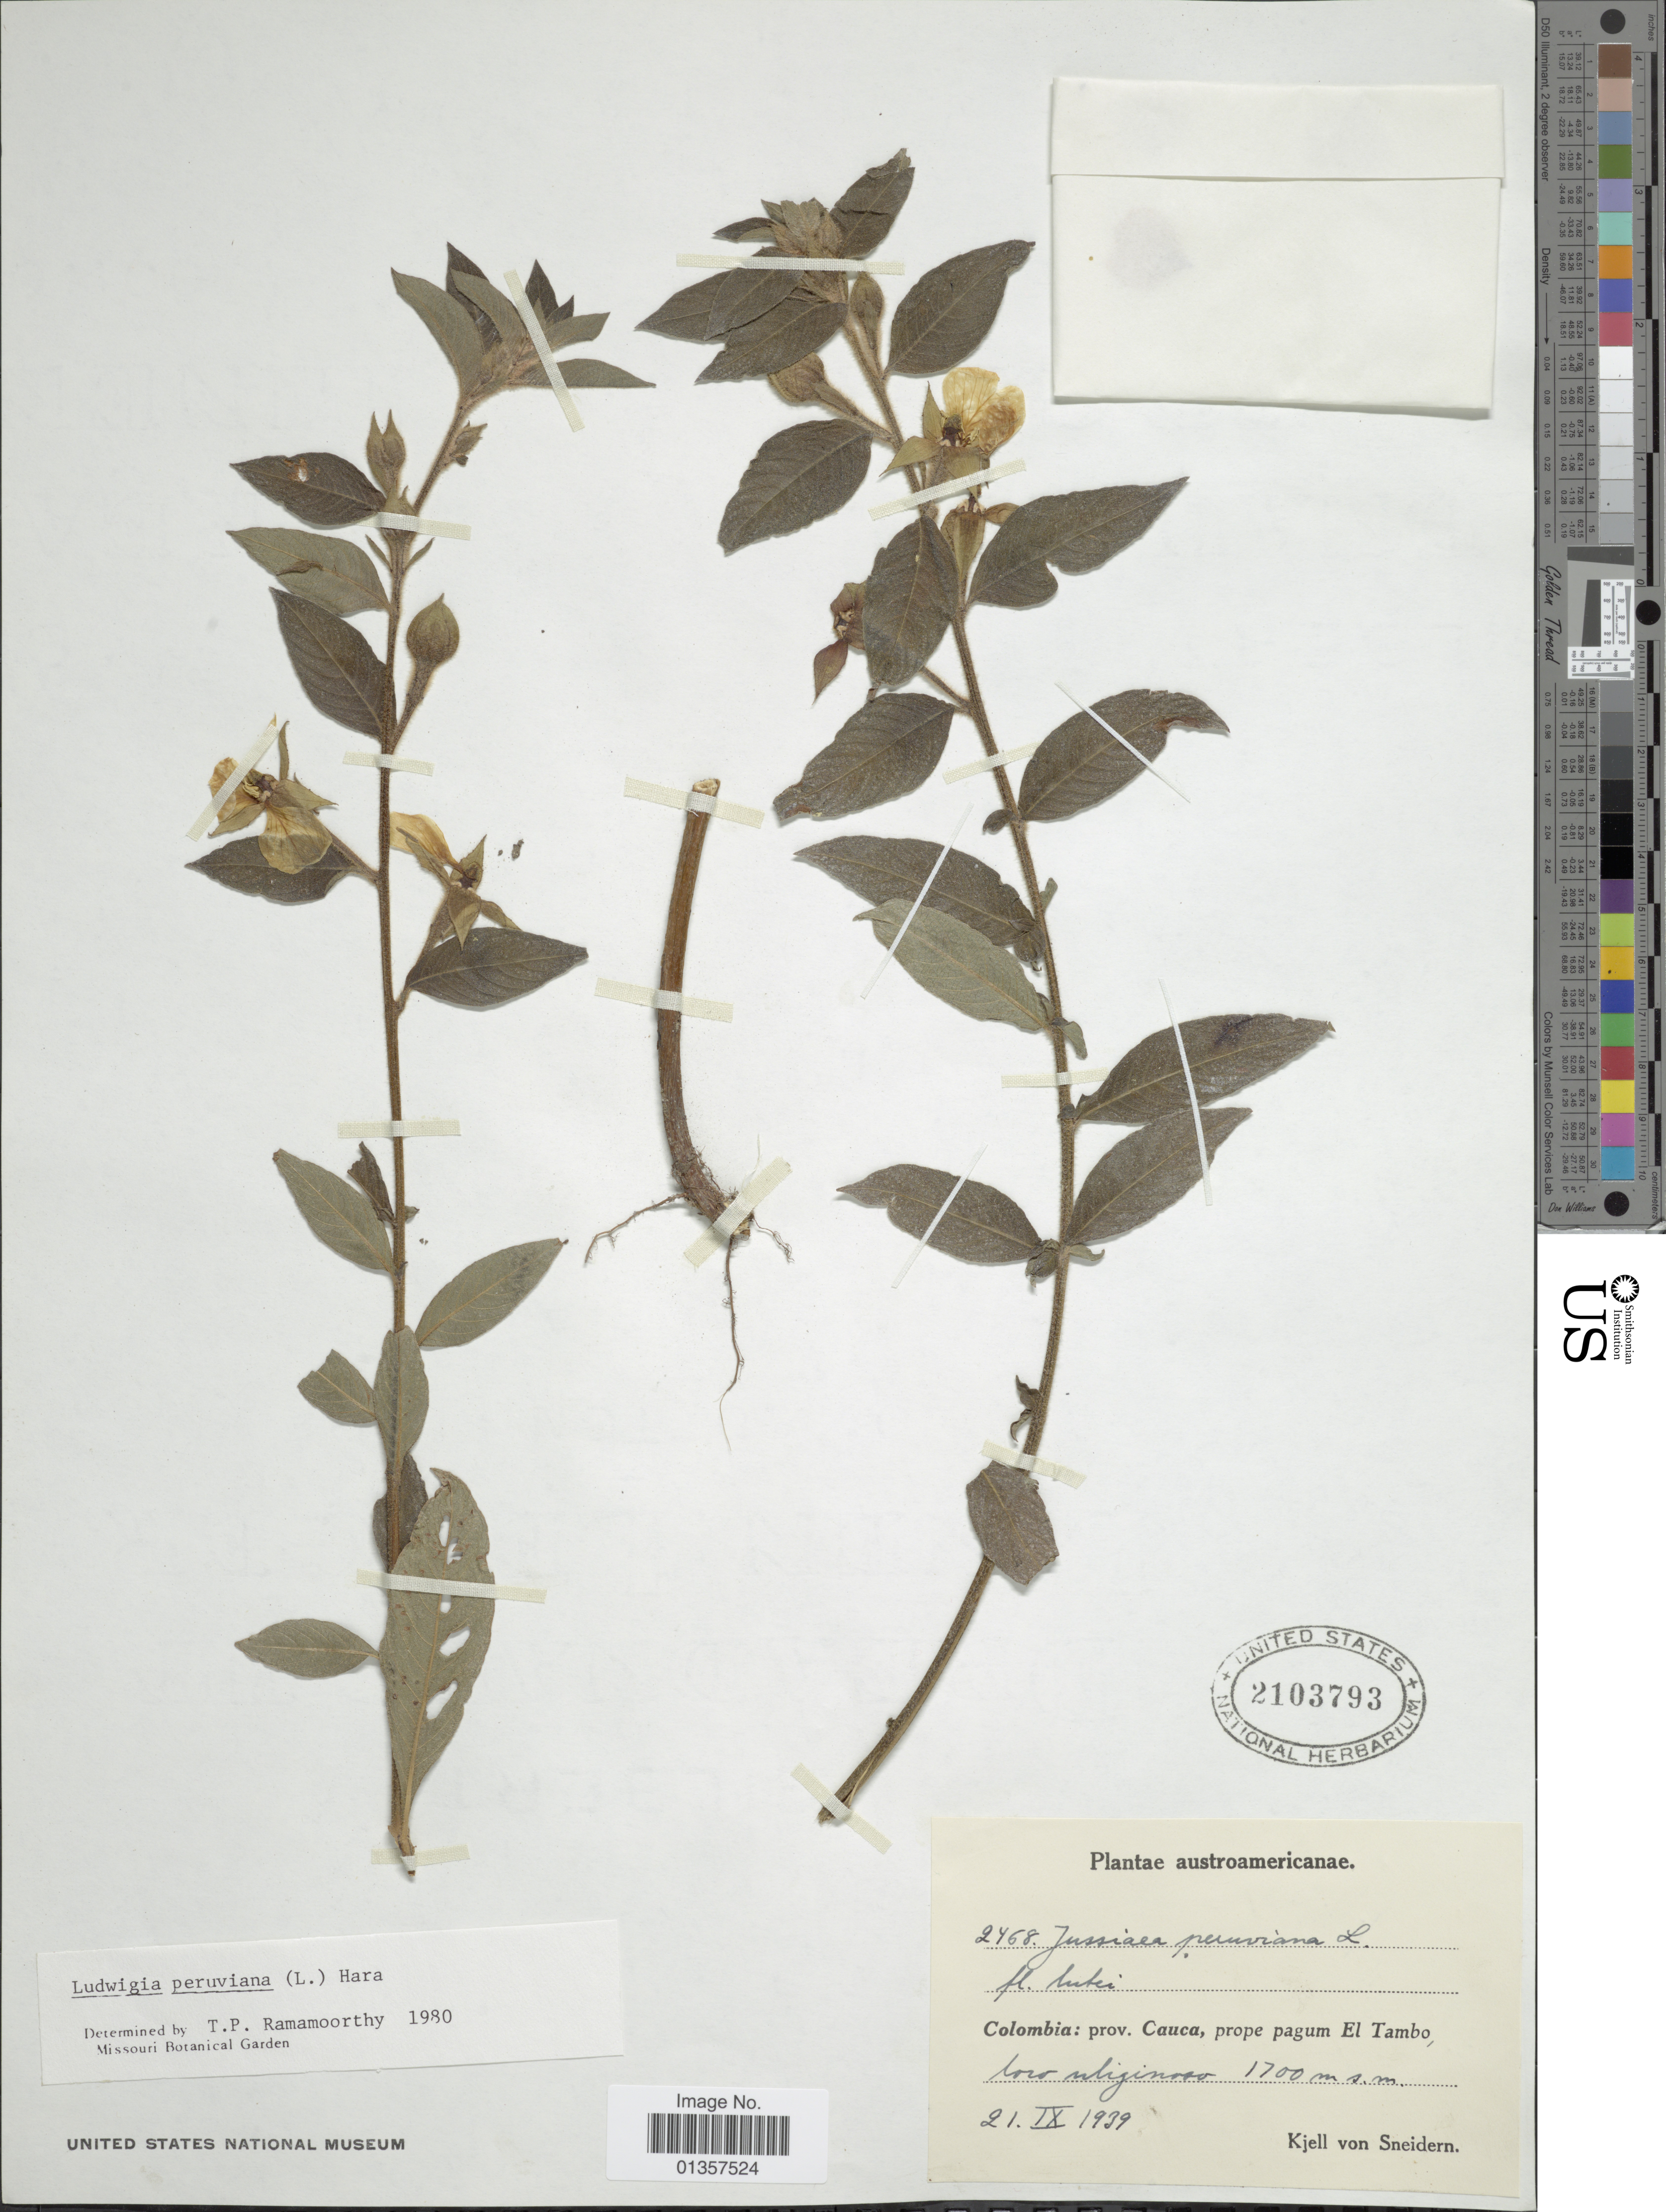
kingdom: Plantae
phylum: Tracheophyta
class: Magnoliopsida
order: Myrtales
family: Onagraceae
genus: Ludwigia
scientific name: Ludwigia peruviana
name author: (L.) H. Hara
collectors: K. von Sneidern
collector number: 2468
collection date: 1939-09-21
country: Colombia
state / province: Cauca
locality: Prope pagum El Tambo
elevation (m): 1700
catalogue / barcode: US 2103793